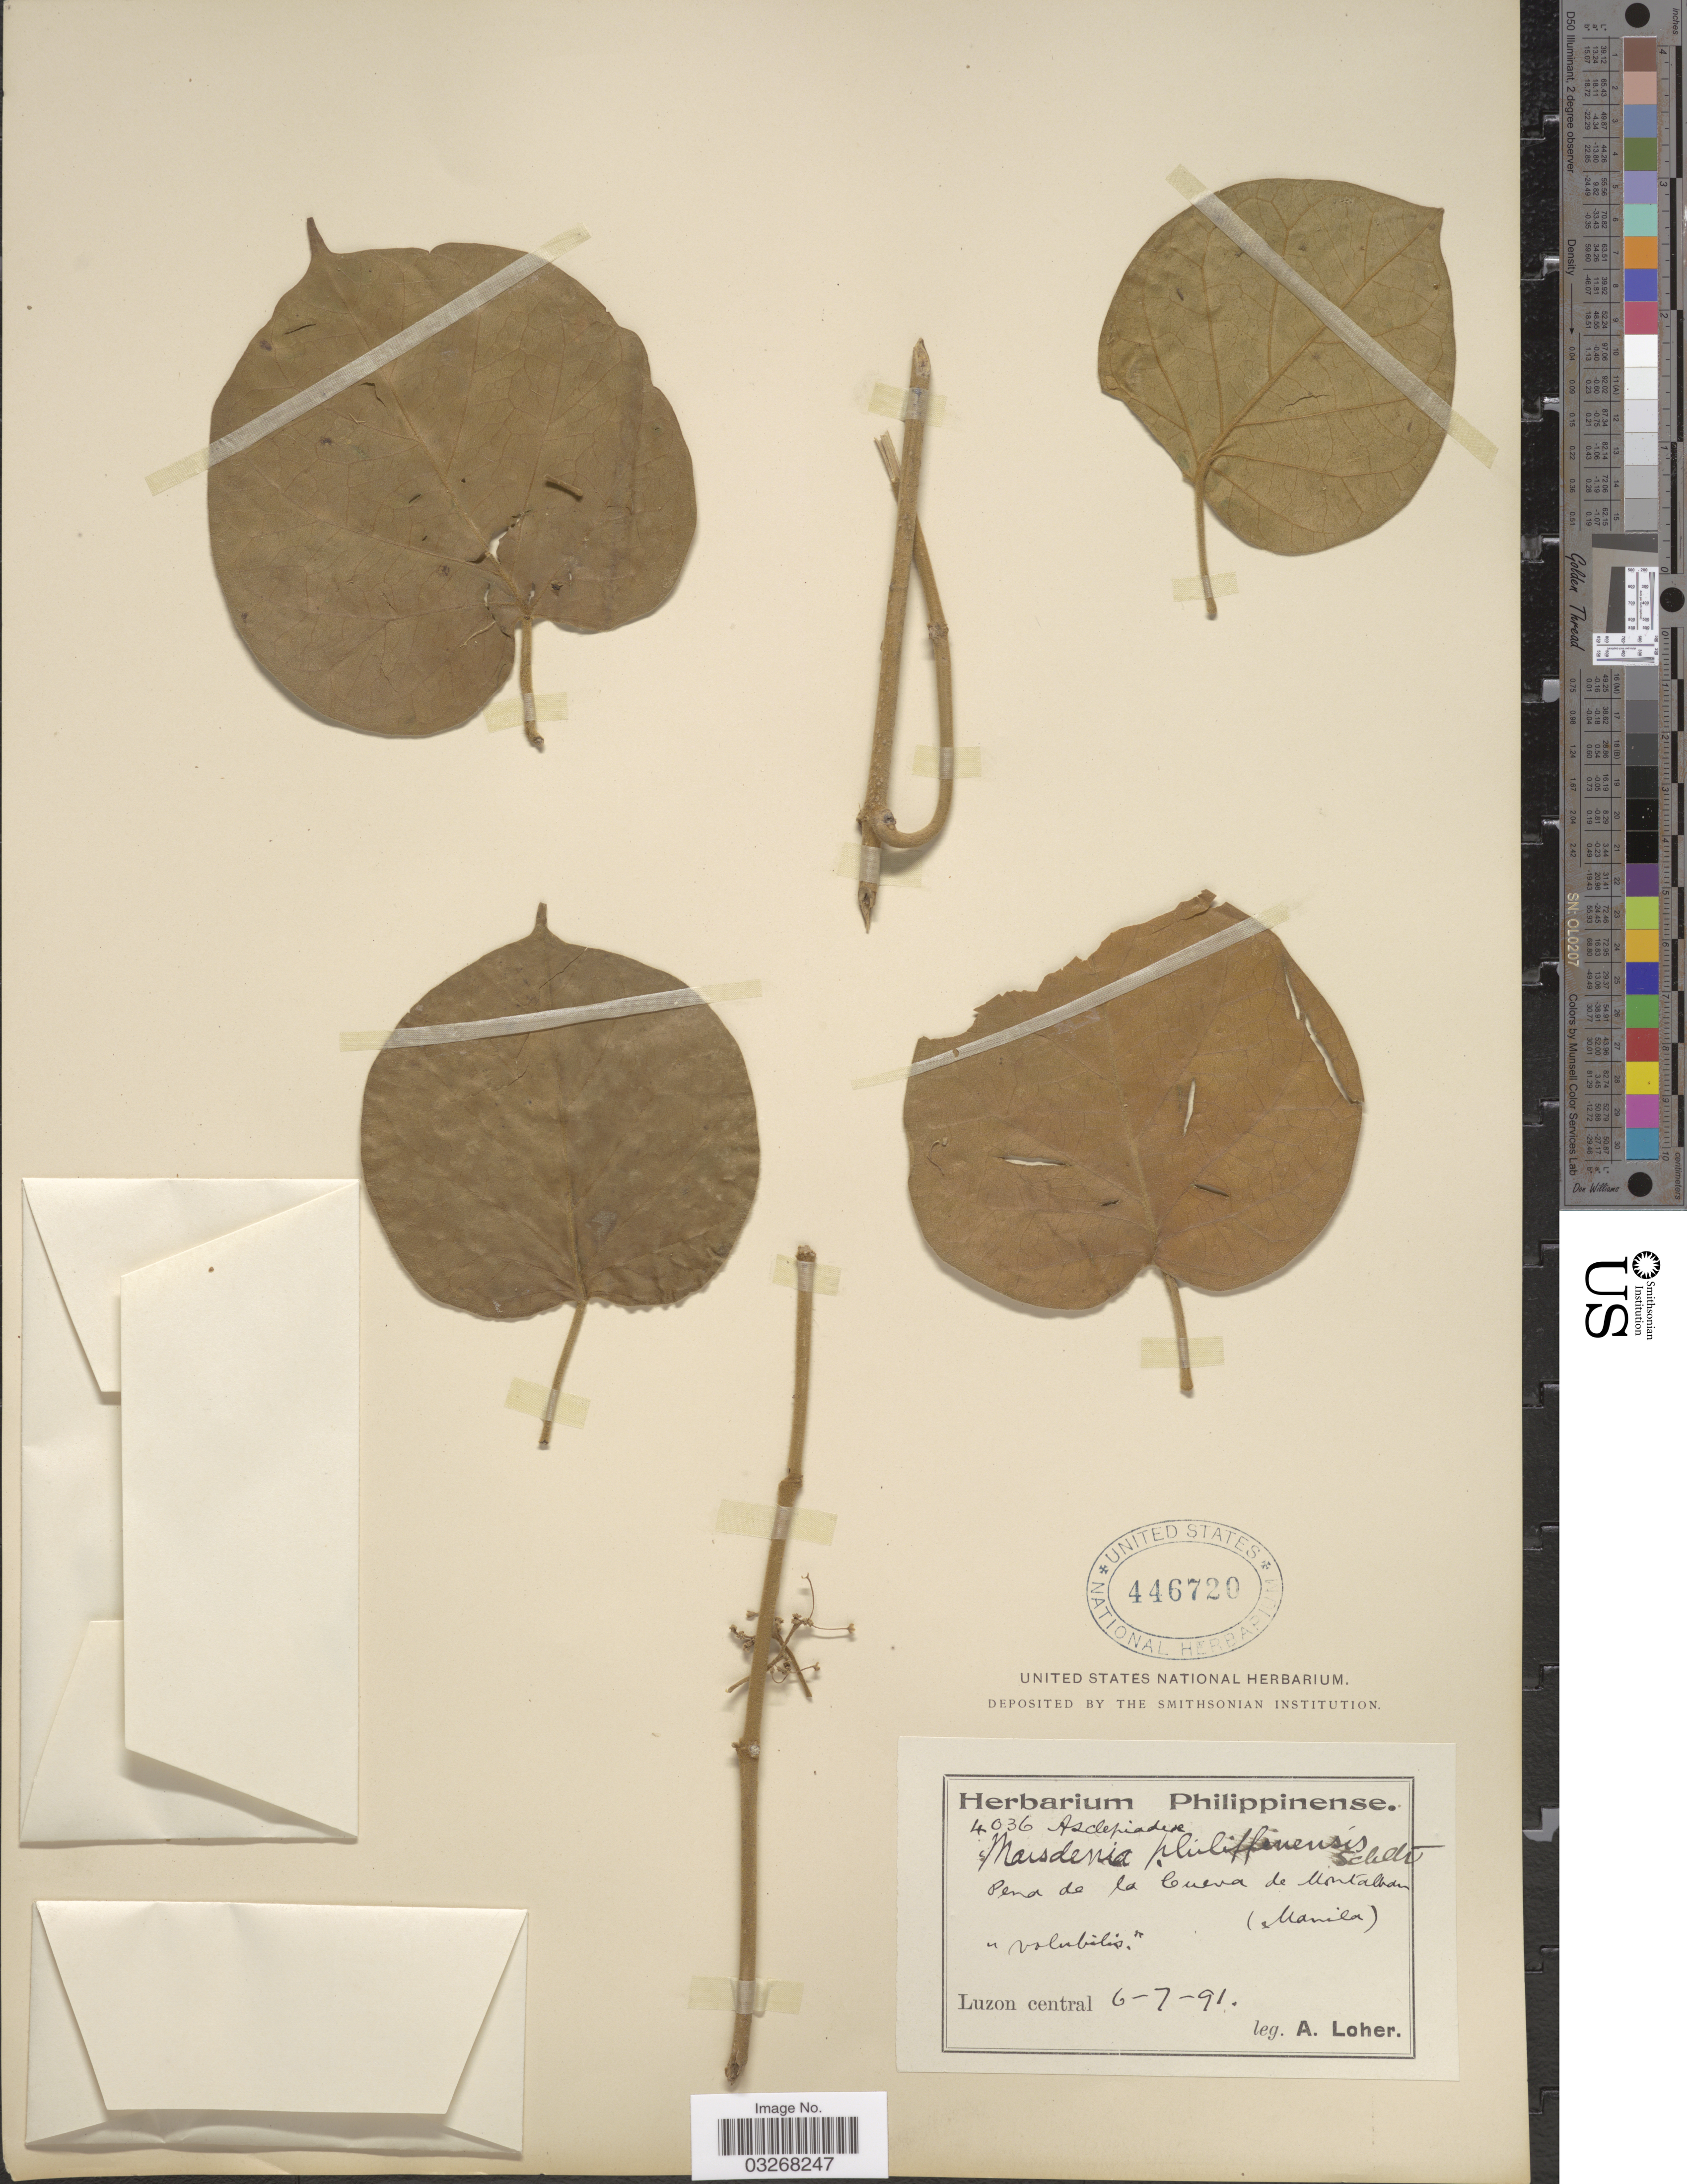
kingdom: Plantae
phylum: Tracheophyta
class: Magnoliopsida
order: Gentianales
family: Apocynaceae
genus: Marsdenia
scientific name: Marsdenia philippinensis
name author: Schltr.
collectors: A. Loher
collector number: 4036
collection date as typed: Transcribed d/m/y: 6/7/91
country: Philippines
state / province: Central Luzon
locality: Pena de la Cueva de Montalban (Manila). Luzon central.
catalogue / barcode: US 446720